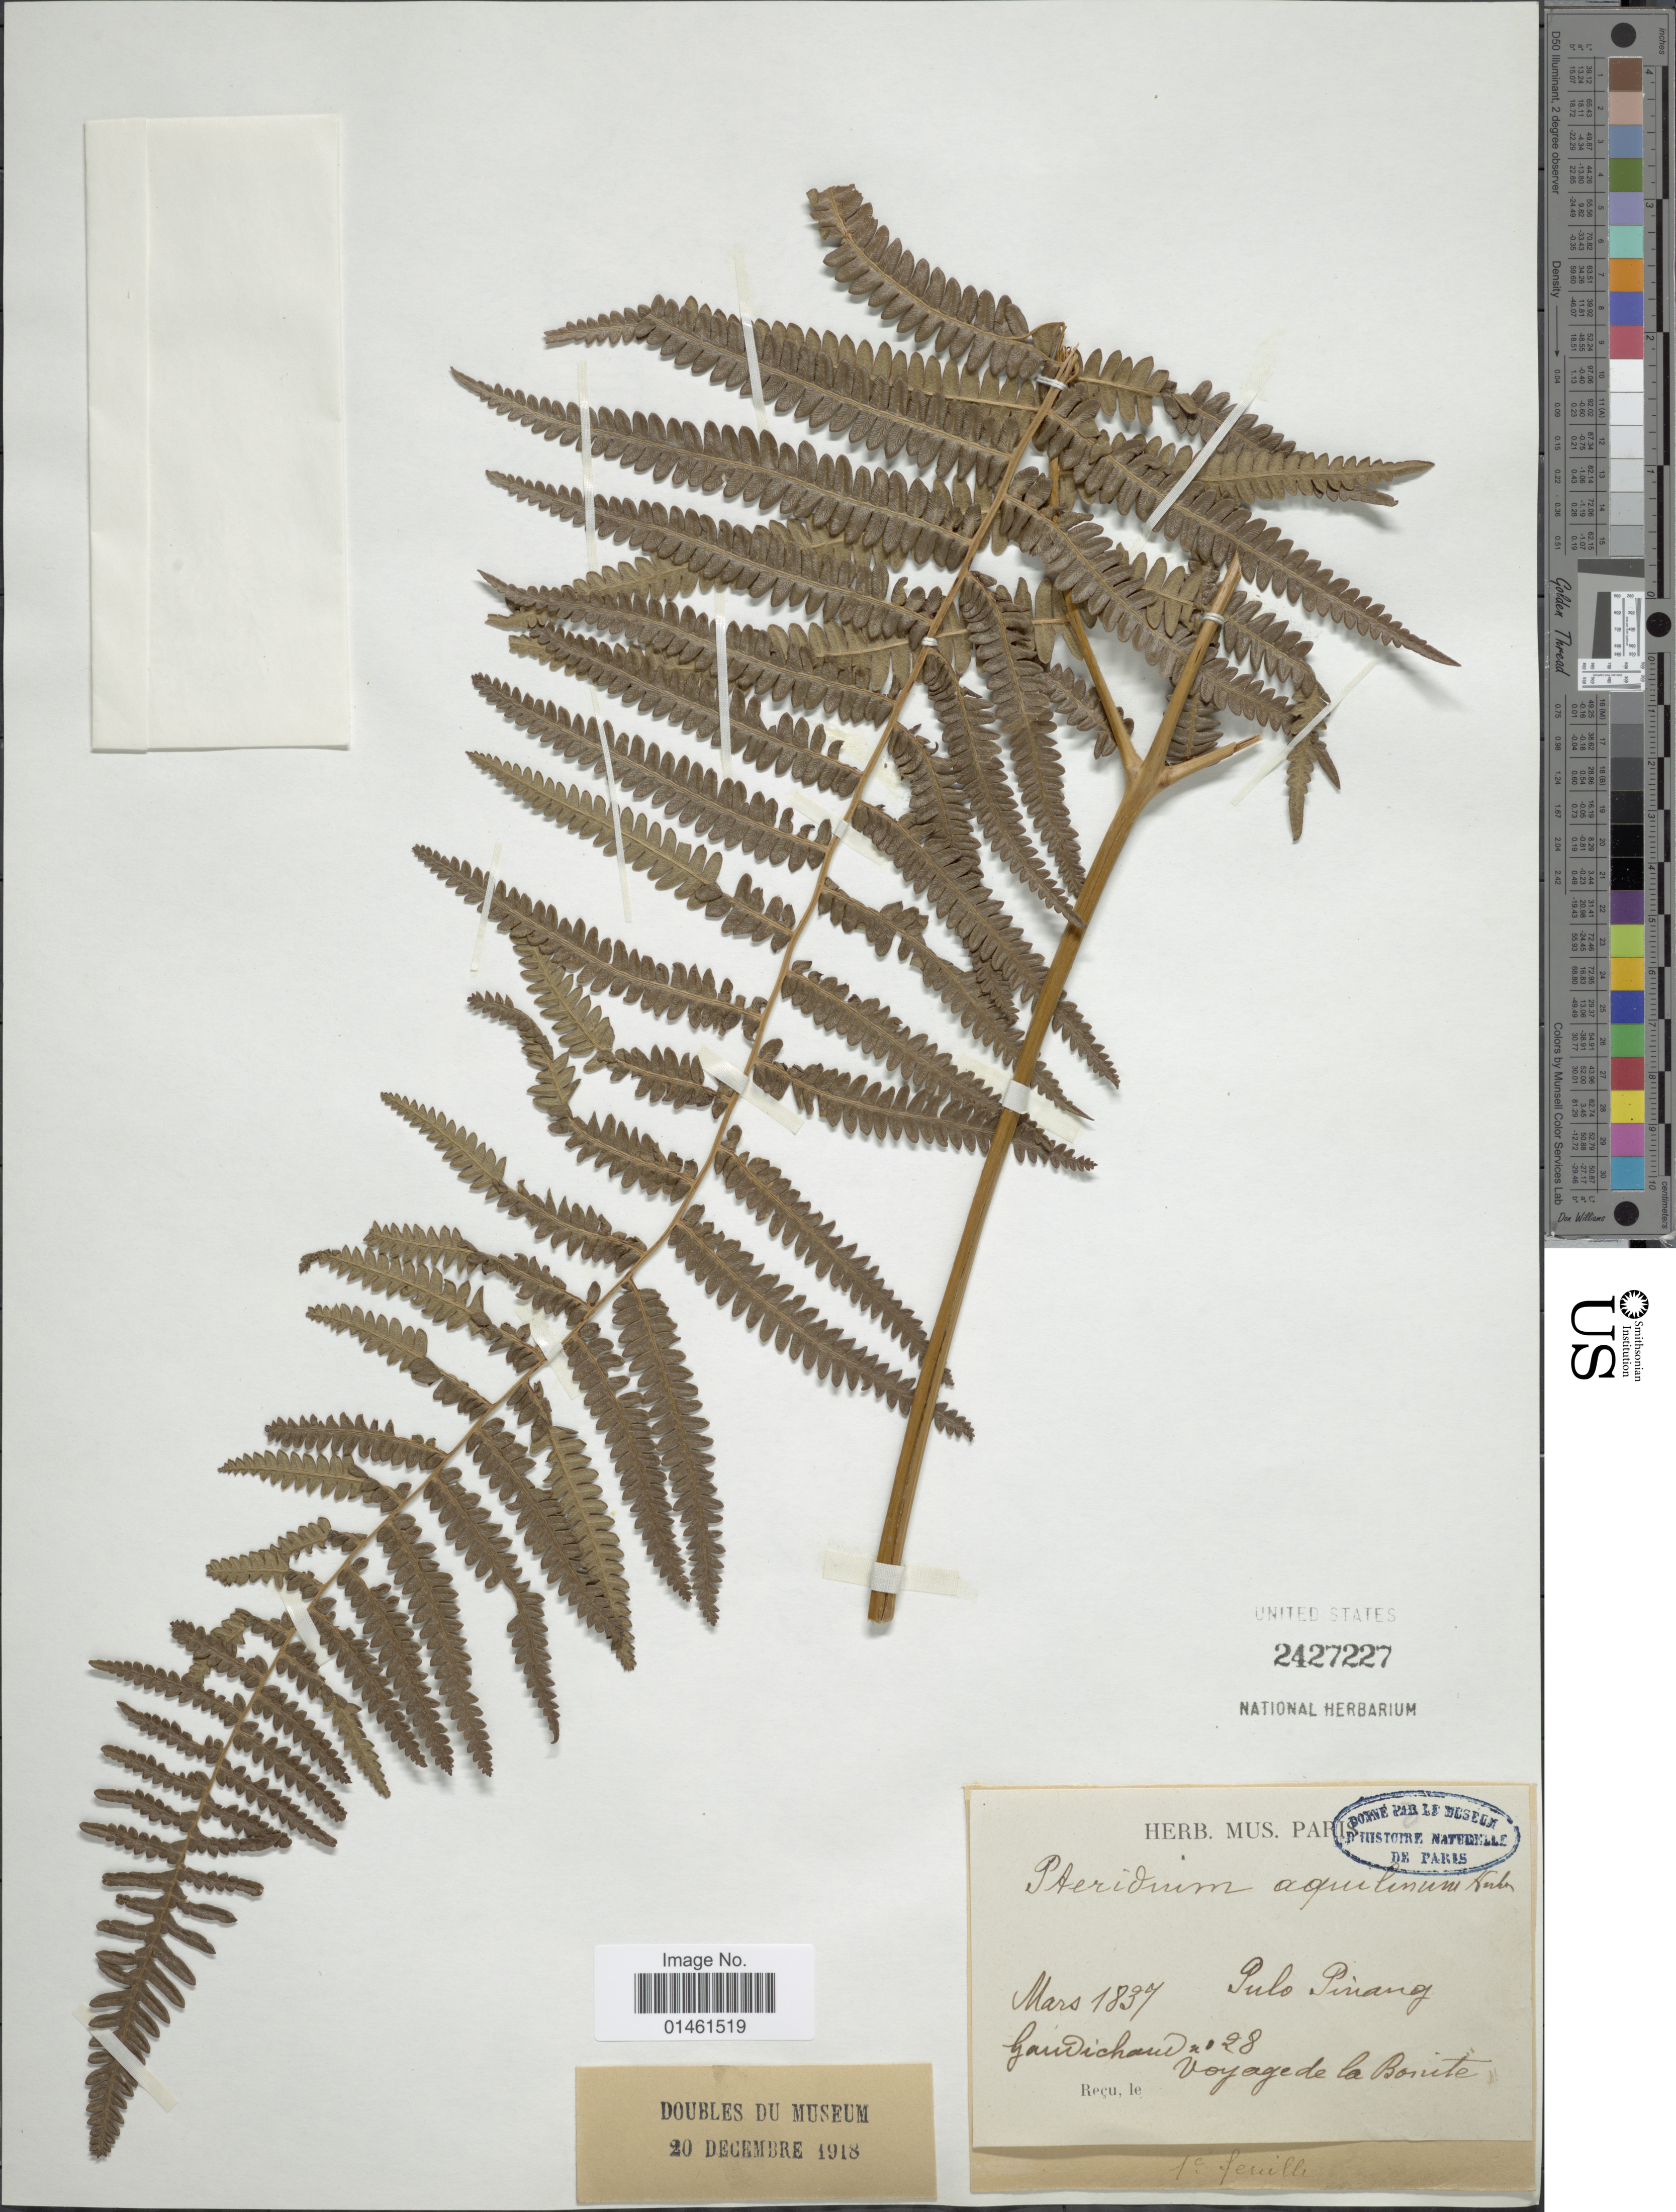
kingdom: Plantae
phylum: Tracheophyta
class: Polypodiopsida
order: Polypodiales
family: Dennstaedtiaceae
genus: Pteridium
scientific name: Pteridium aquilinum var. wightianum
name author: (J. Agardh) R.M. Tryon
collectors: -. Gaudichaud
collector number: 28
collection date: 1837-03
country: Malaysia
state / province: Pinang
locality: Pulo Pinang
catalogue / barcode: US 2427227